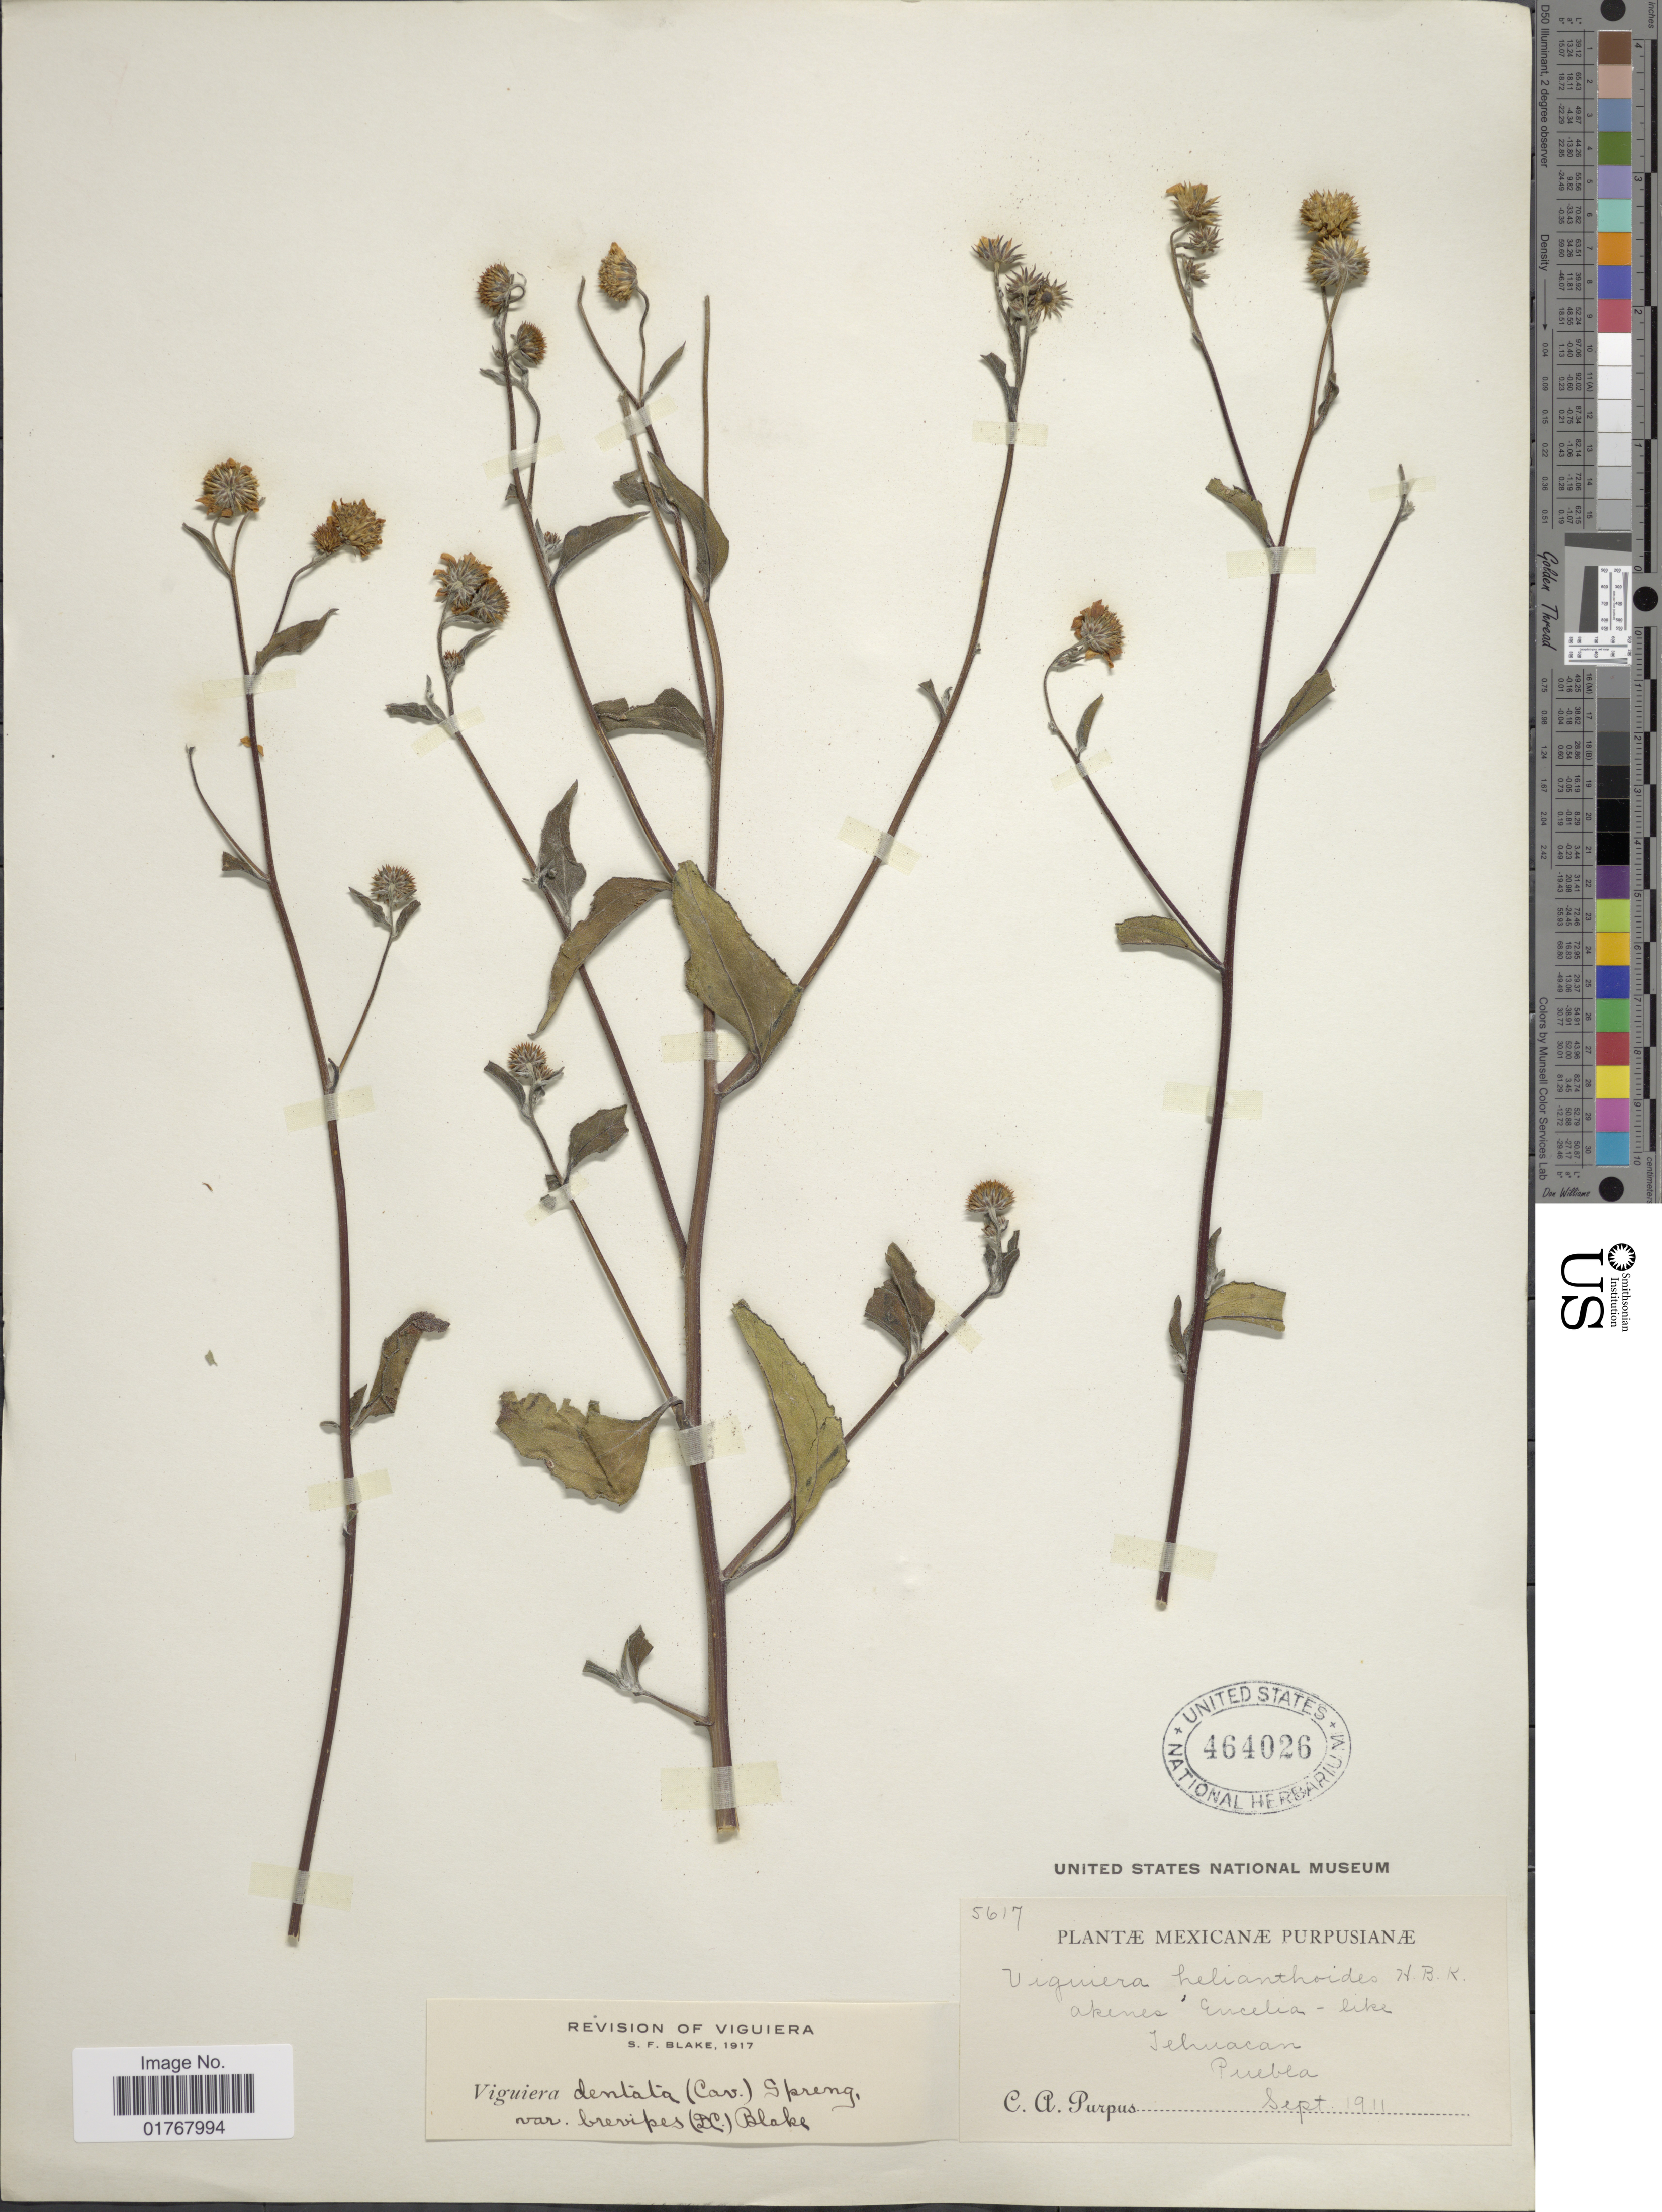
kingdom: Plantae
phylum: Tracheophyta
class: Magnoliopsida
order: Asterales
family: Asteraceae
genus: Viguiera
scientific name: Viguiera dentata var. brevipes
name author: (DC.) S.F. Blake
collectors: C. A. Purpus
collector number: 5617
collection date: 1911-09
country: Mexico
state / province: Puebla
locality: Tehuacan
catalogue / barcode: US 464026